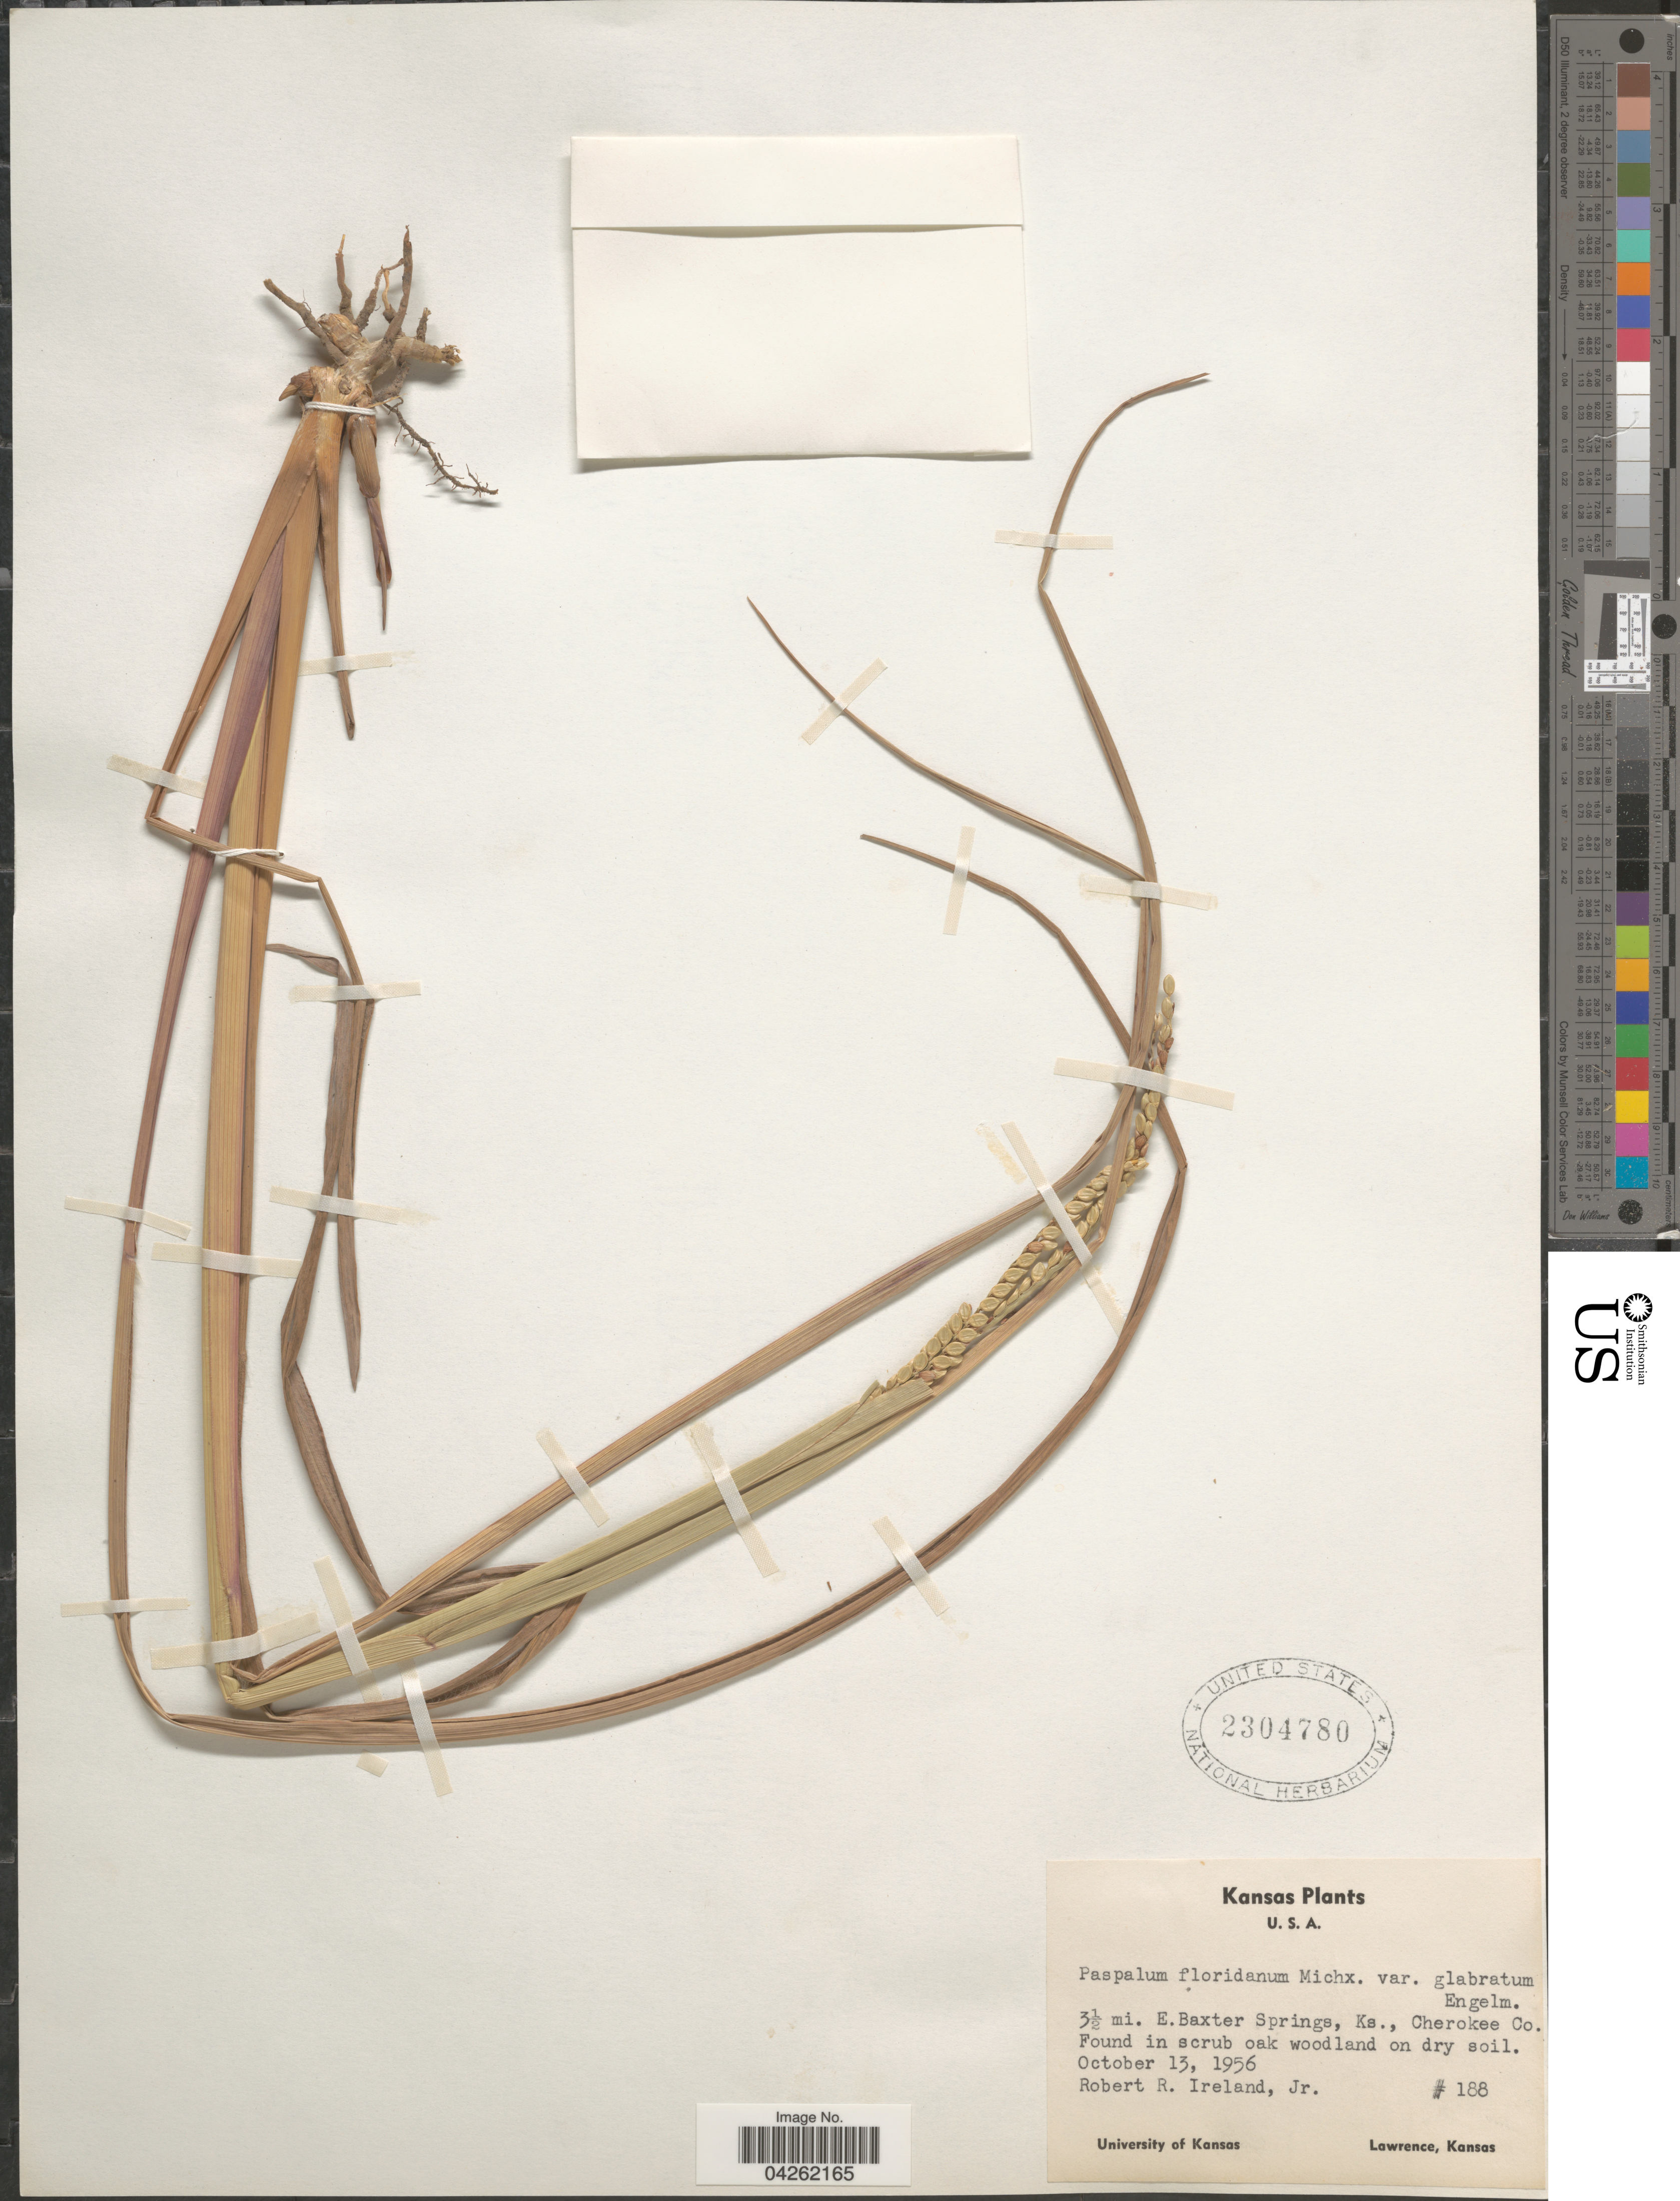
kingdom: Plantae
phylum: Tracheophyta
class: Liliopsida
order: Poales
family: Poaceae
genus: Paspalum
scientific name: Paspalum floridanum var. glabratum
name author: Engelm. ex Vasey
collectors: R. Ireland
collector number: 188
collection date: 1956-10-13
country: United States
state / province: Kansas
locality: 3½ mi. E.Baxter Springs, Ks., Cherokee Co.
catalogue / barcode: US 2304780